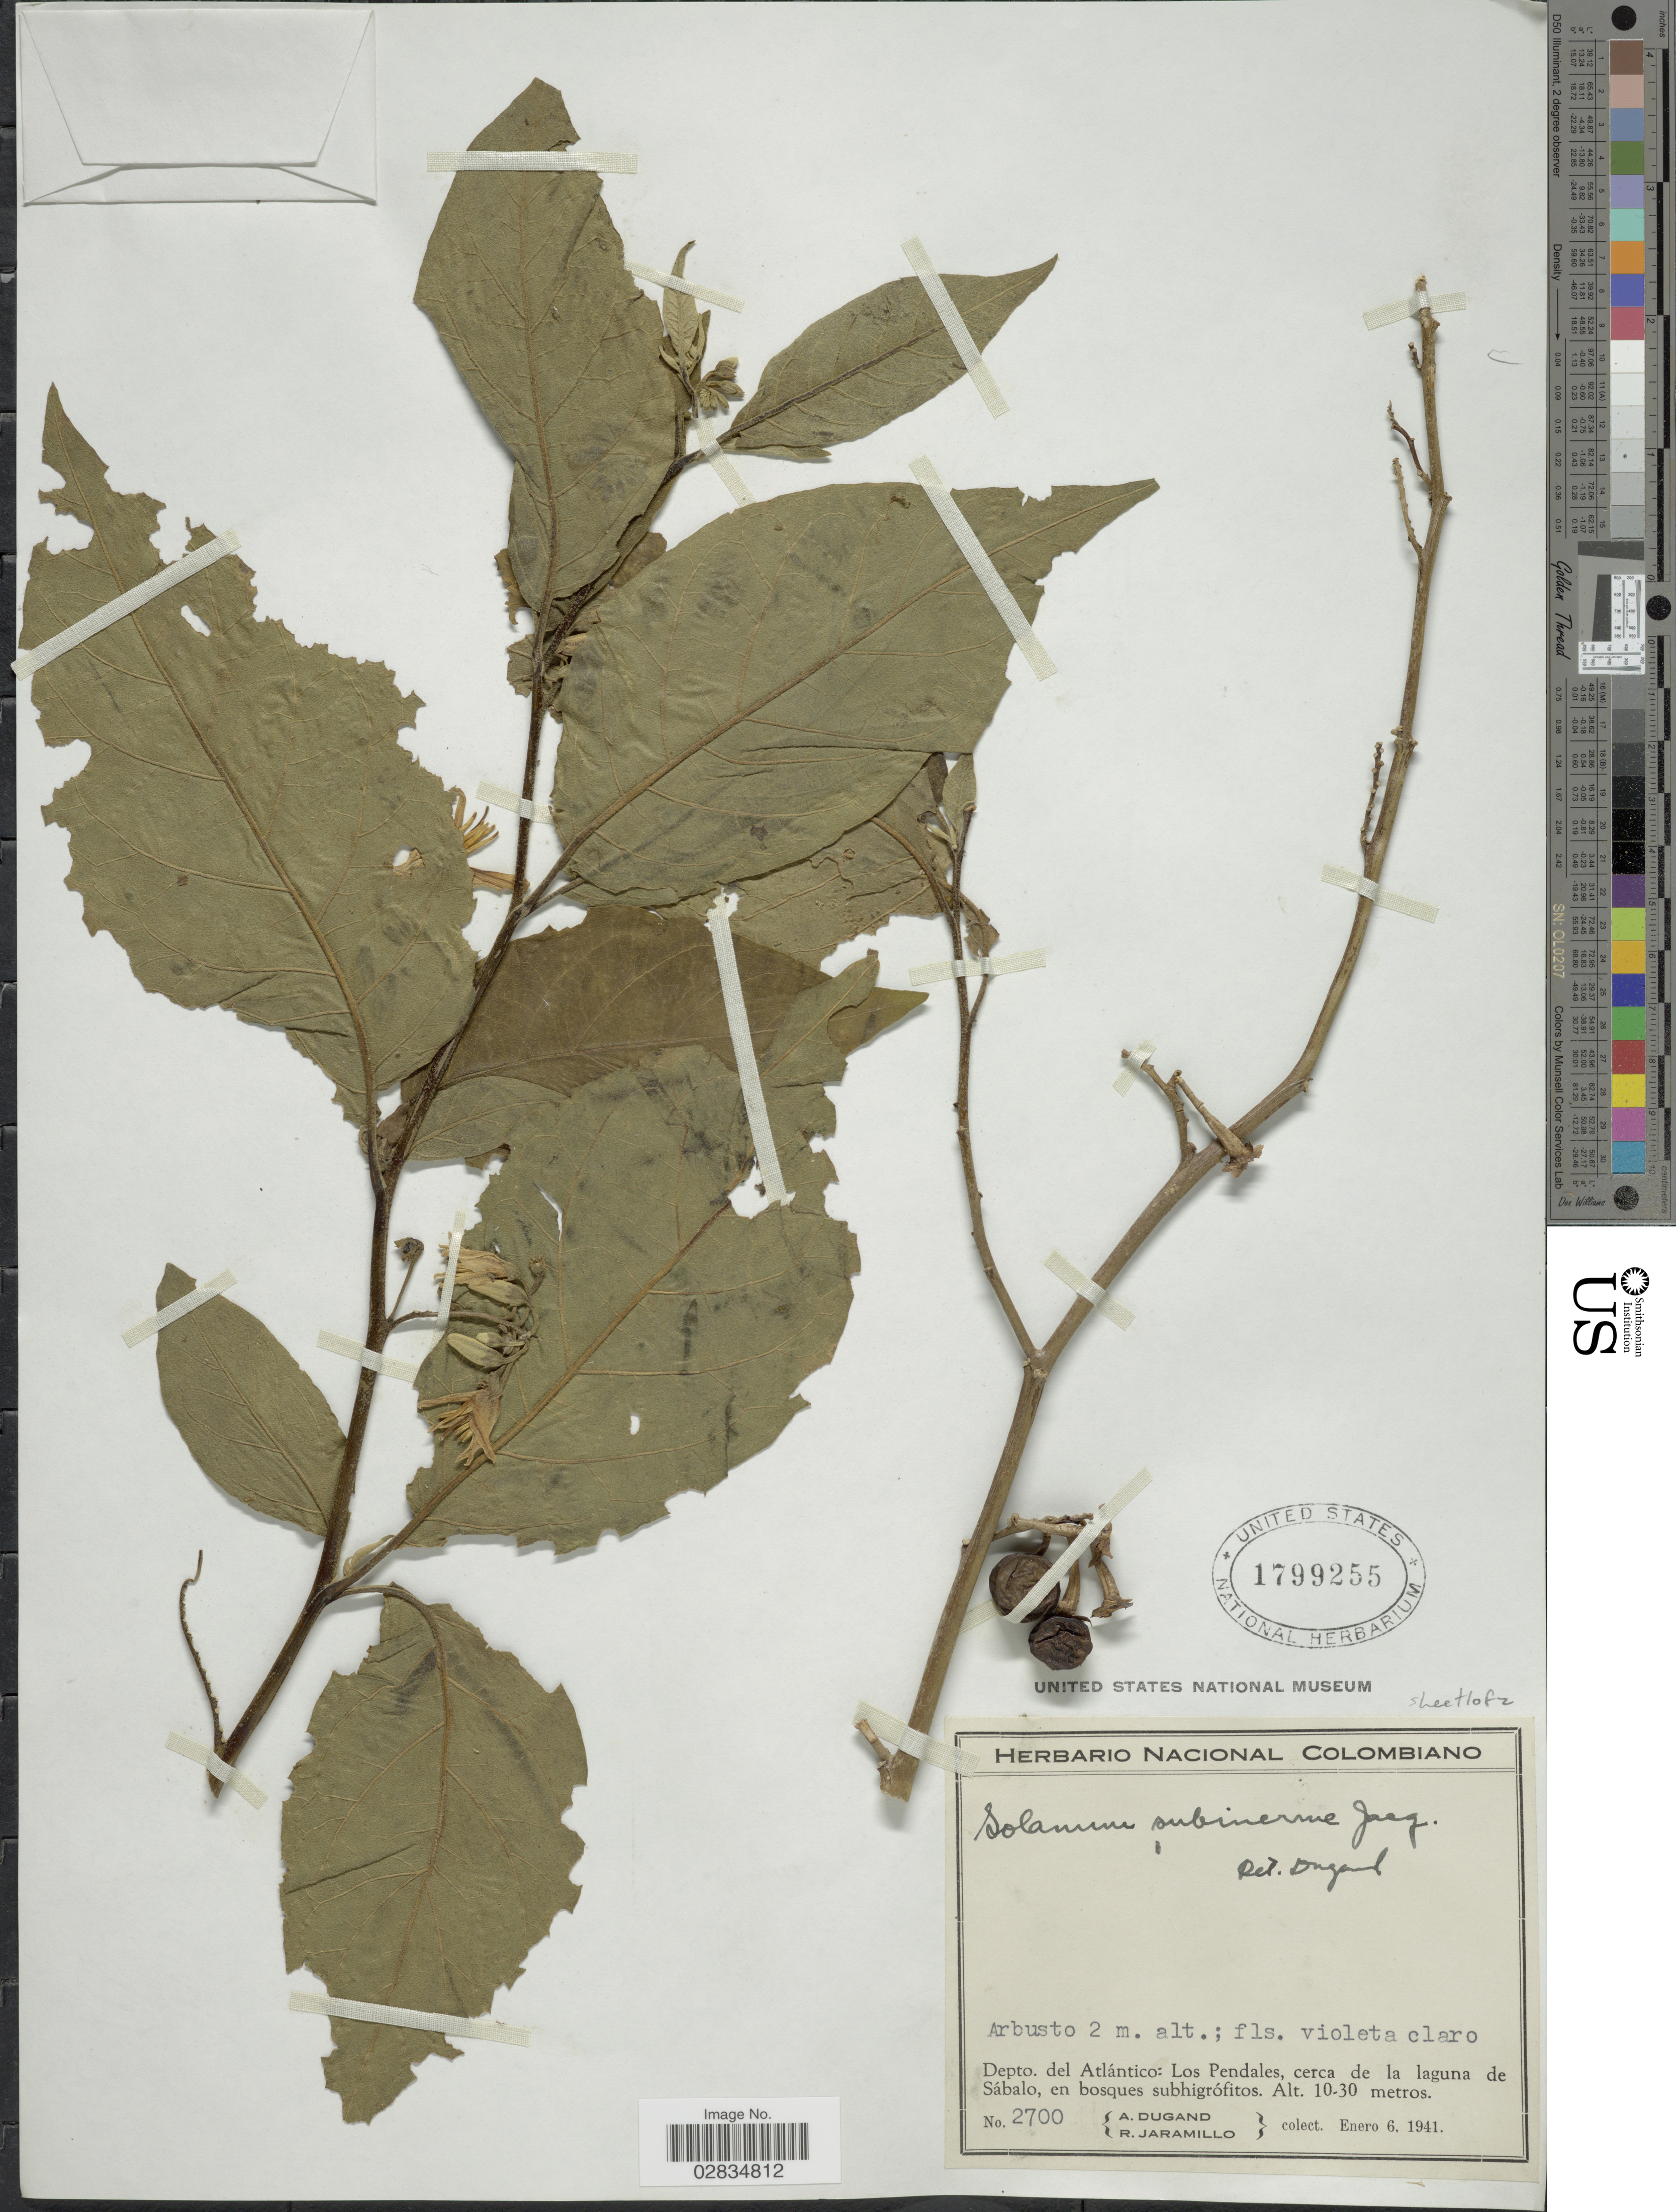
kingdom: Plantae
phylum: Tracheophyta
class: Magnoliopsida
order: Solanales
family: Solanaceae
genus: Solanum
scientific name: Solanum subinerme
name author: Jacq.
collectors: A. Dugand & R. Jaramillo M.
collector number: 2700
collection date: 1941-01-06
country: Colombia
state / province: Atlántico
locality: Depto. del Atlántico: Los Pendales, cerca de la laguna de Sábalo.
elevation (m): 10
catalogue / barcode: US 1799255